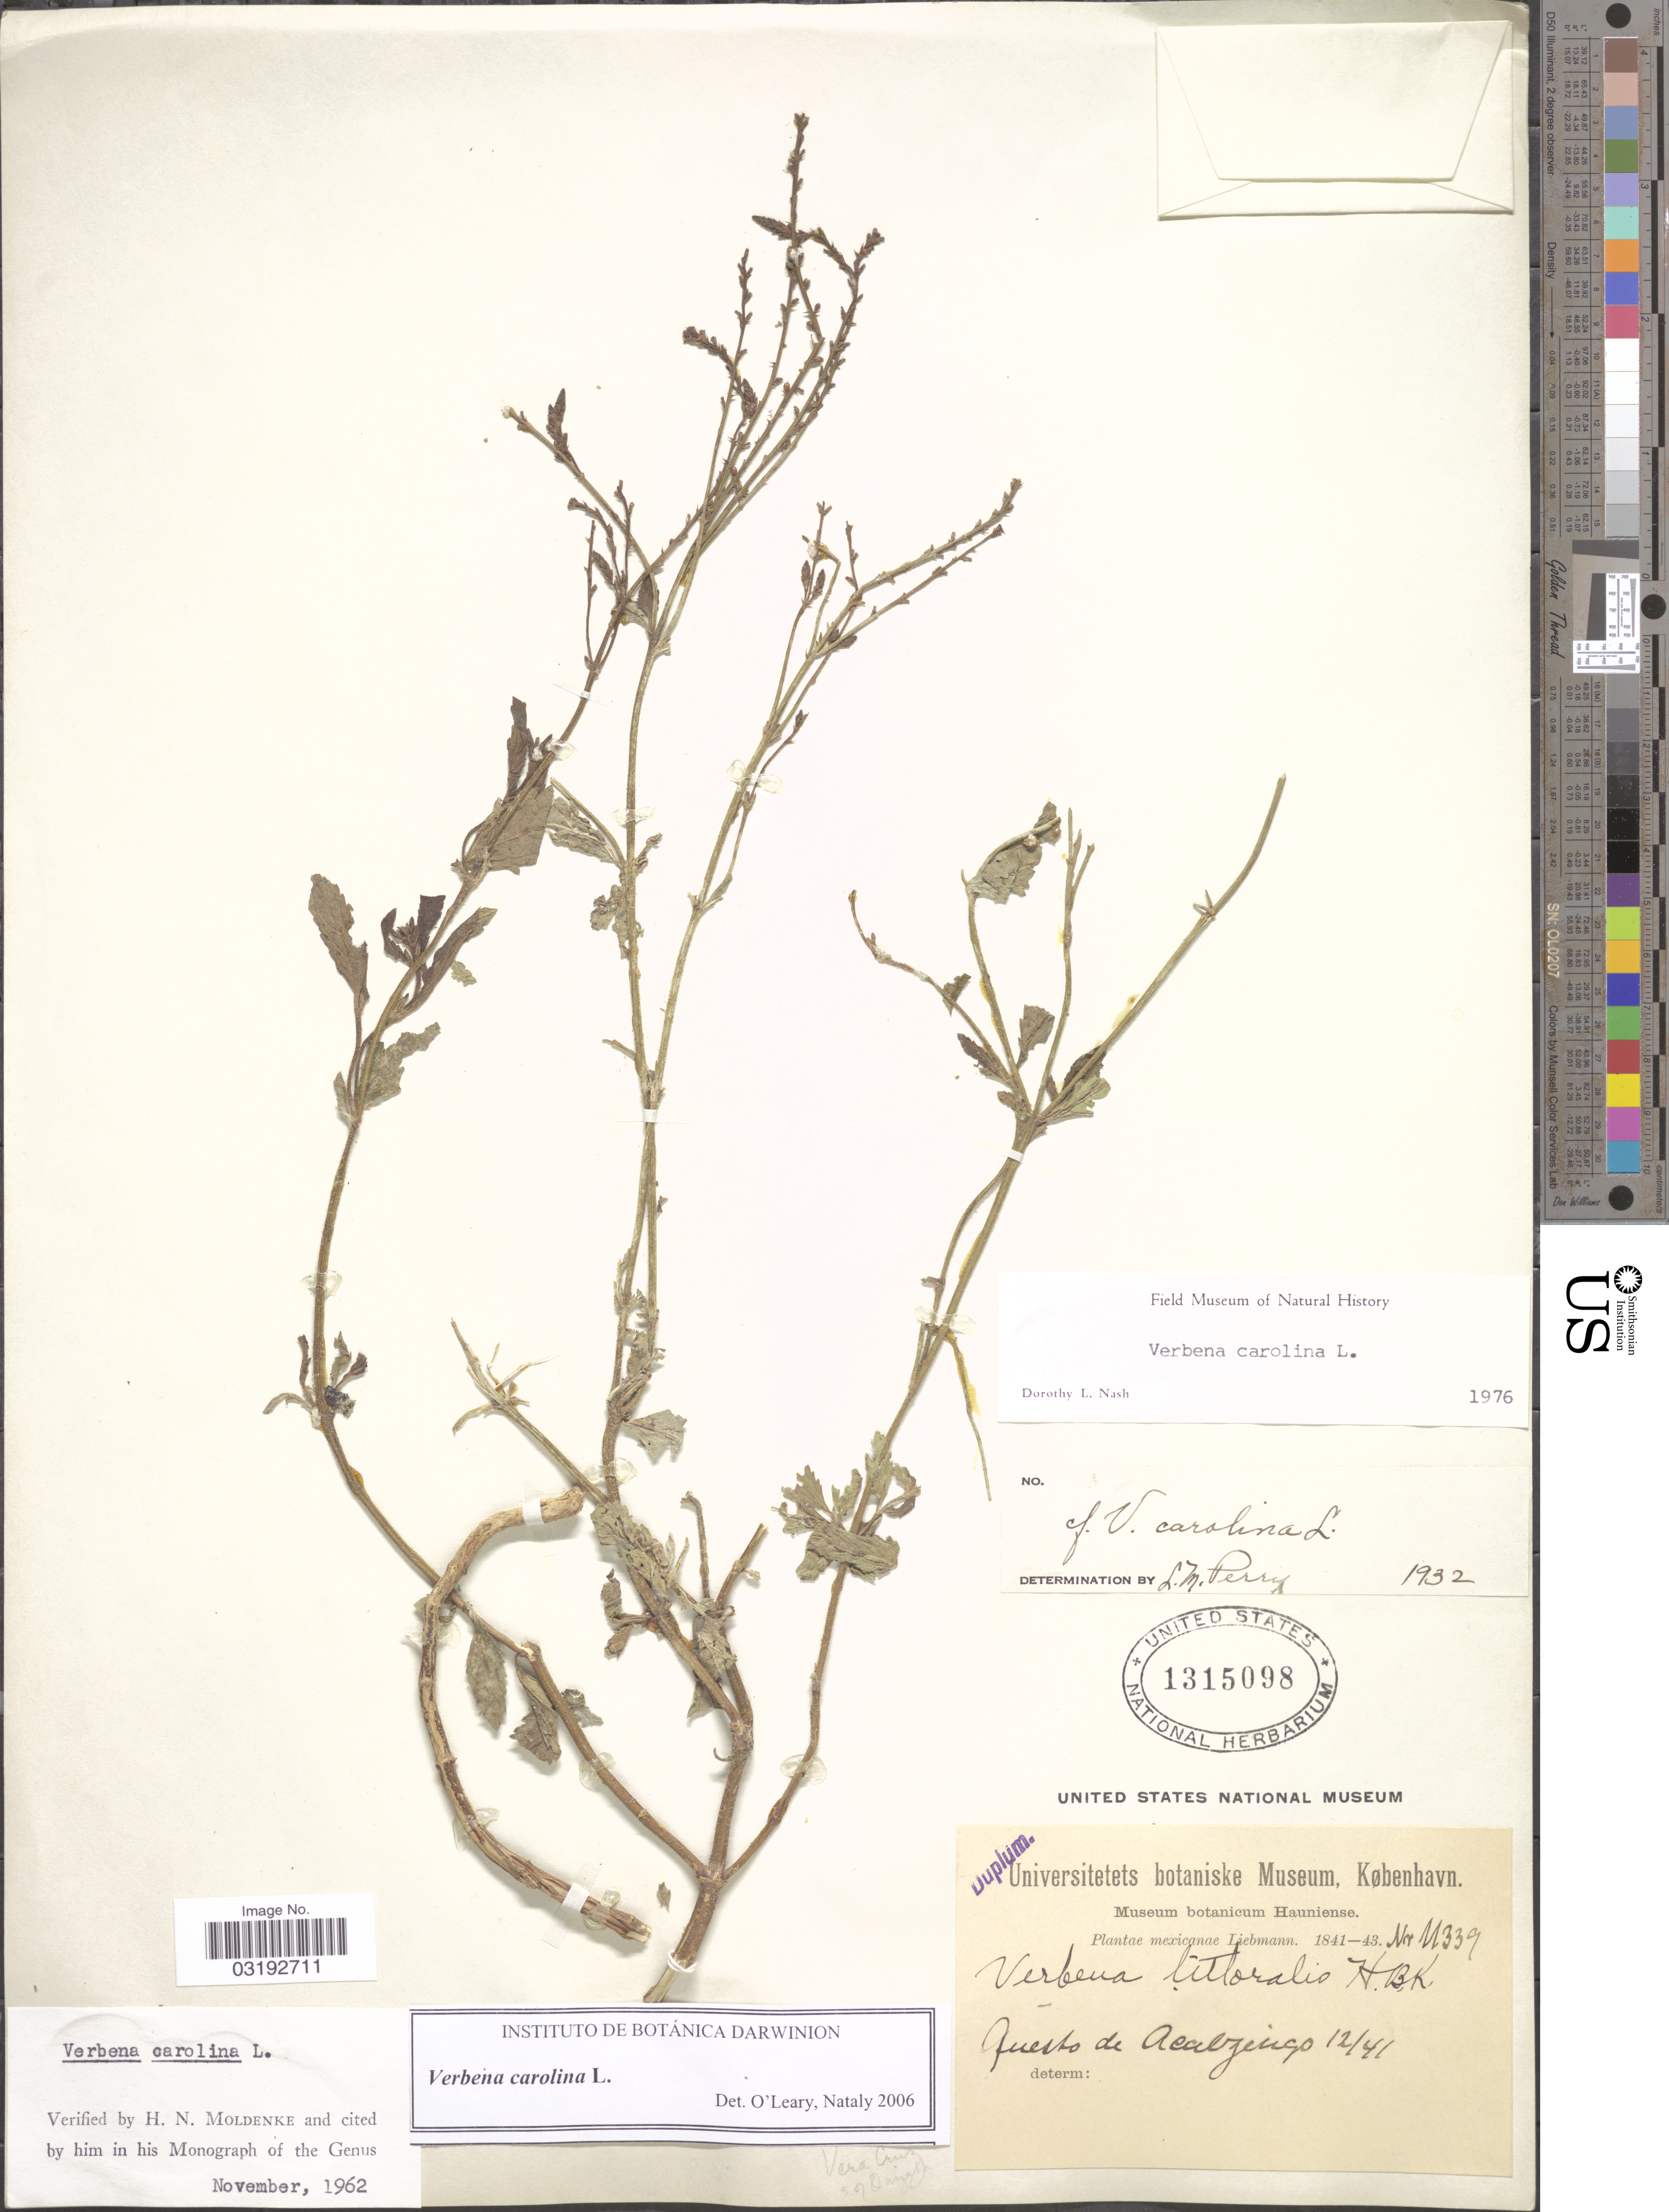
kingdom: Plantae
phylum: Tracheophyta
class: Magnoliopsida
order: Lamiales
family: Verbenaceae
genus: Verbena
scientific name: Verbena carolina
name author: L.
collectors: Liebmann, --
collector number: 11339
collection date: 1841-12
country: Mexico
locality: Puesta de Acatzingo.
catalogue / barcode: US 1315098